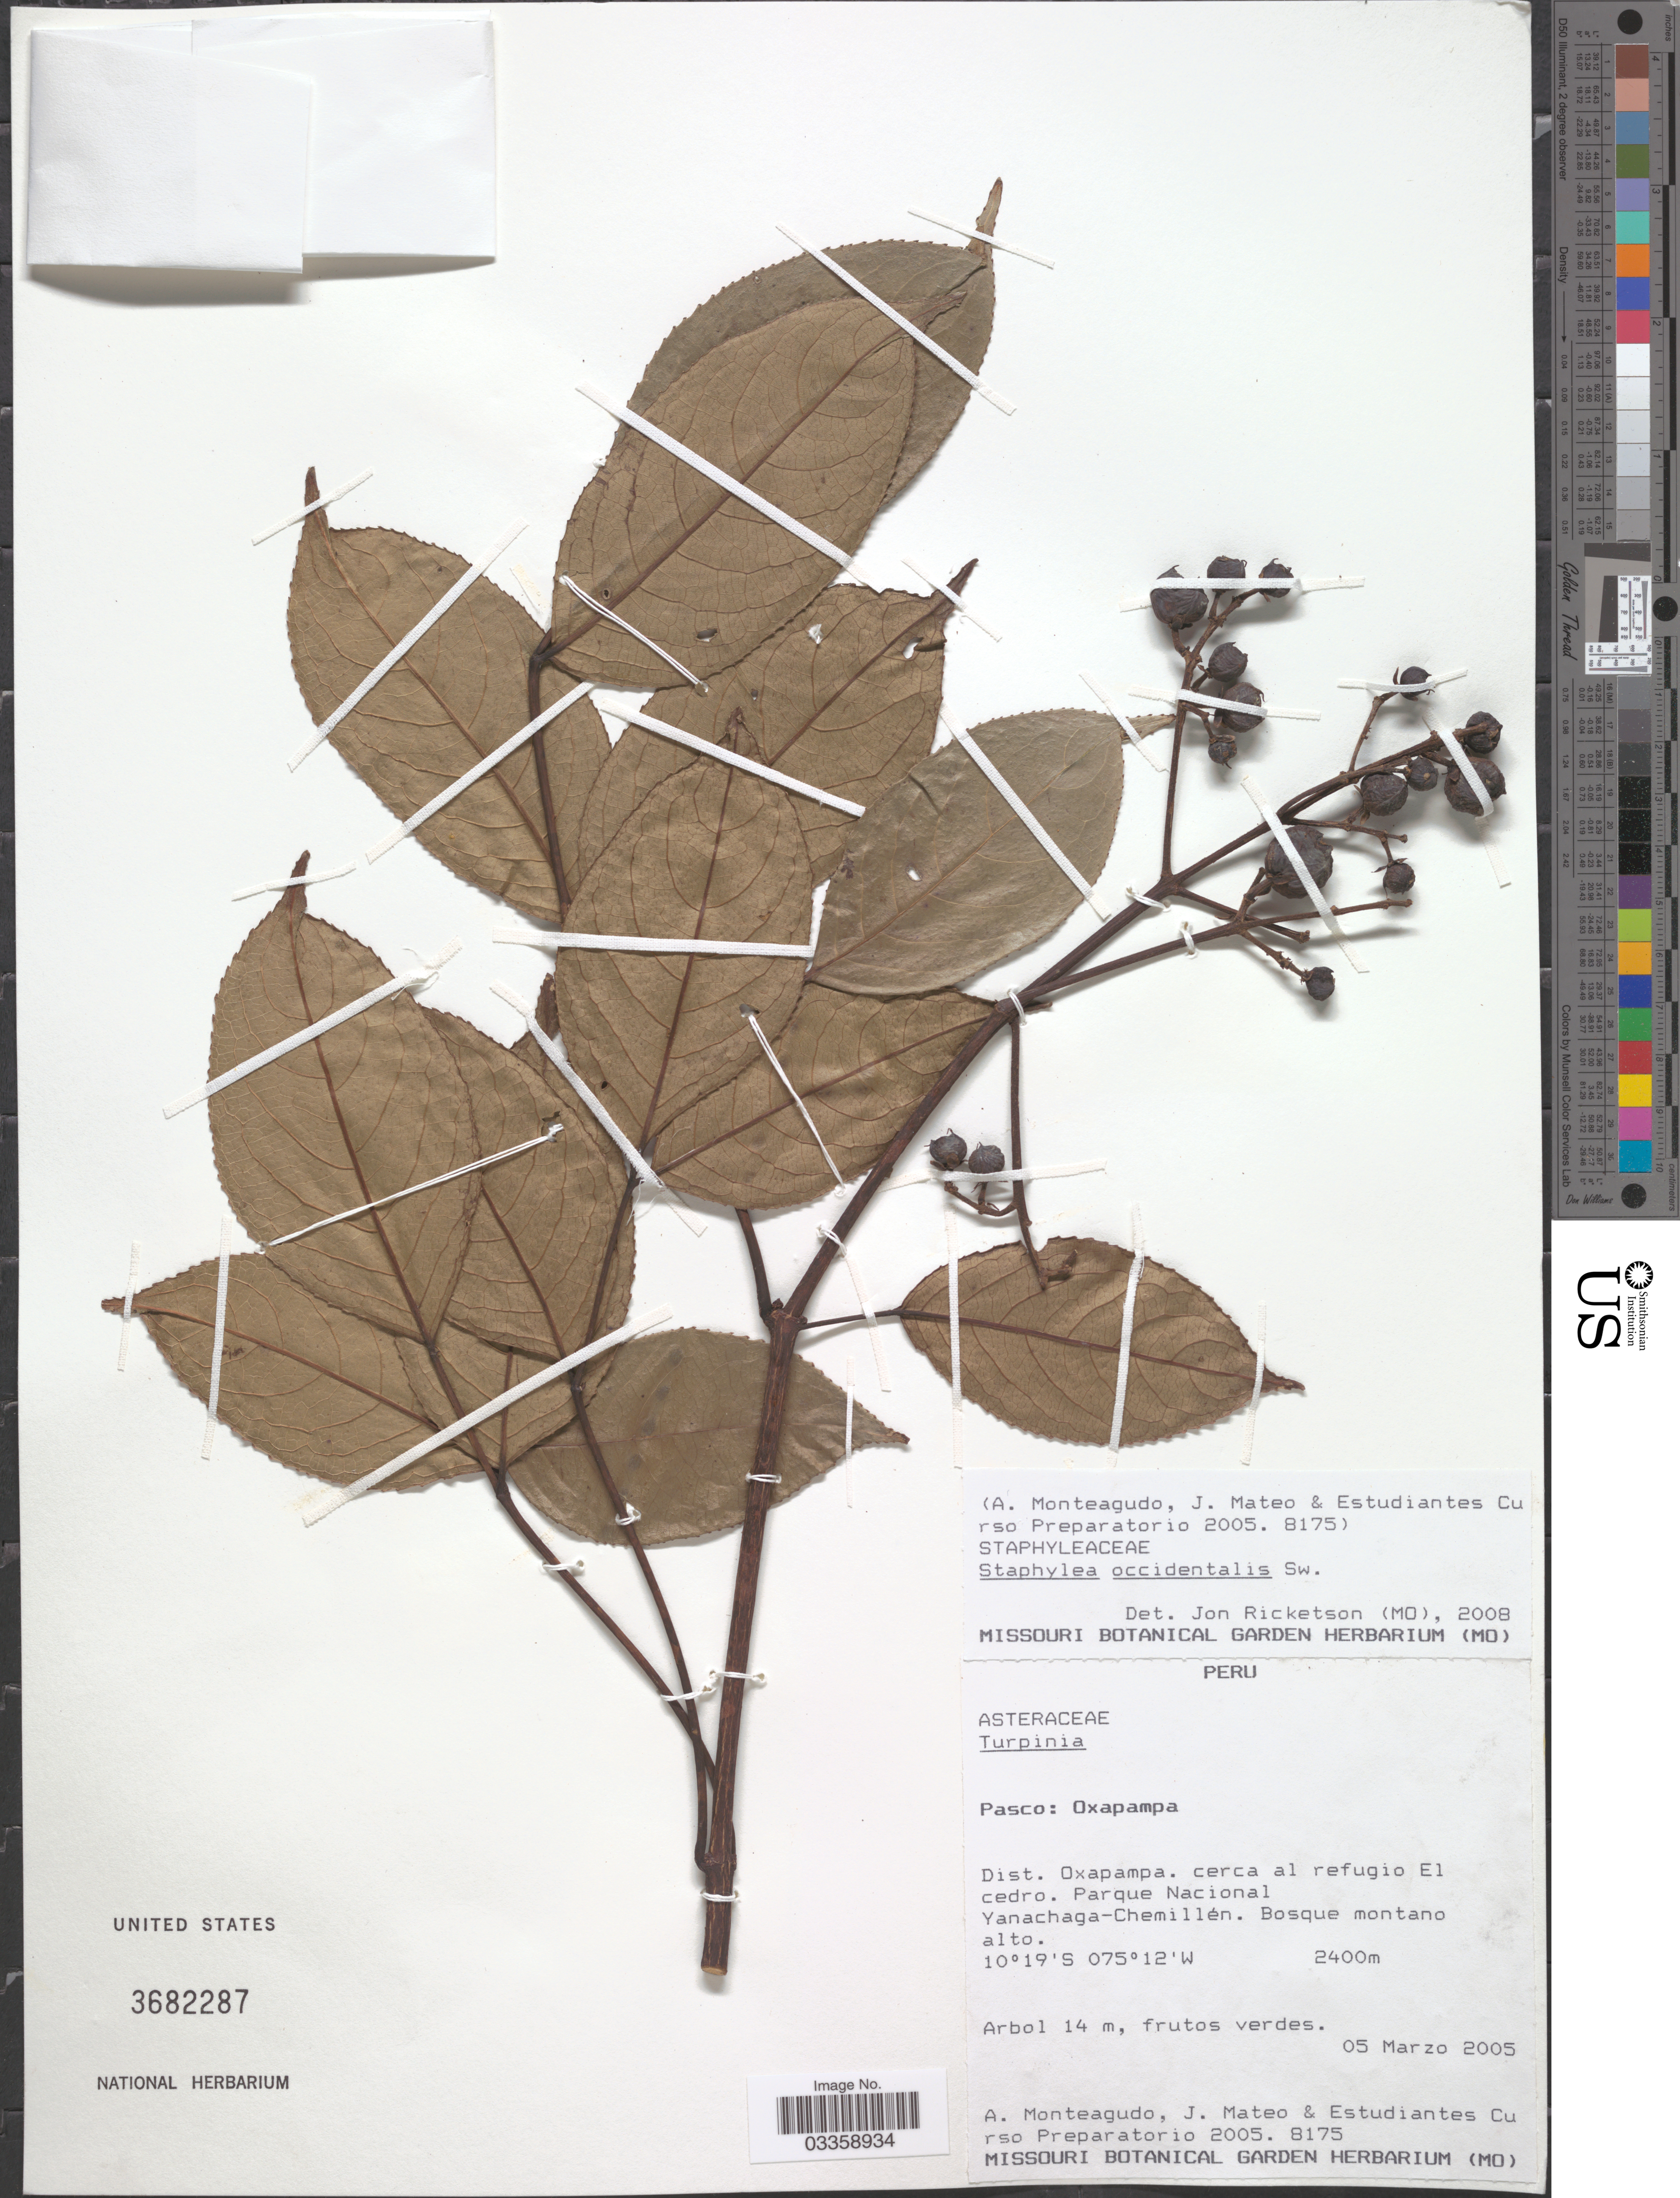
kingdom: Plantae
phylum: Tracheophyta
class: Magnoliopsida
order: Crossosomatales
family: Staphyleaceae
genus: Staphylea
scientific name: Staphylea occidentalis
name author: Sw.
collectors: A. Monteagudo, J. Mateo & Estudiantes Curso Prepatorio 2005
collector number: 8175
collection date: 2005-03-05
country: Peru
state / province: Pasco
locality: Oxapampa.Dist. Oxapampa. cerca al refugio El cedro. Parque Nacional. Yanachaga-Chemillén.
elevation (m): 2400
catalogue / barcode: US 3682287